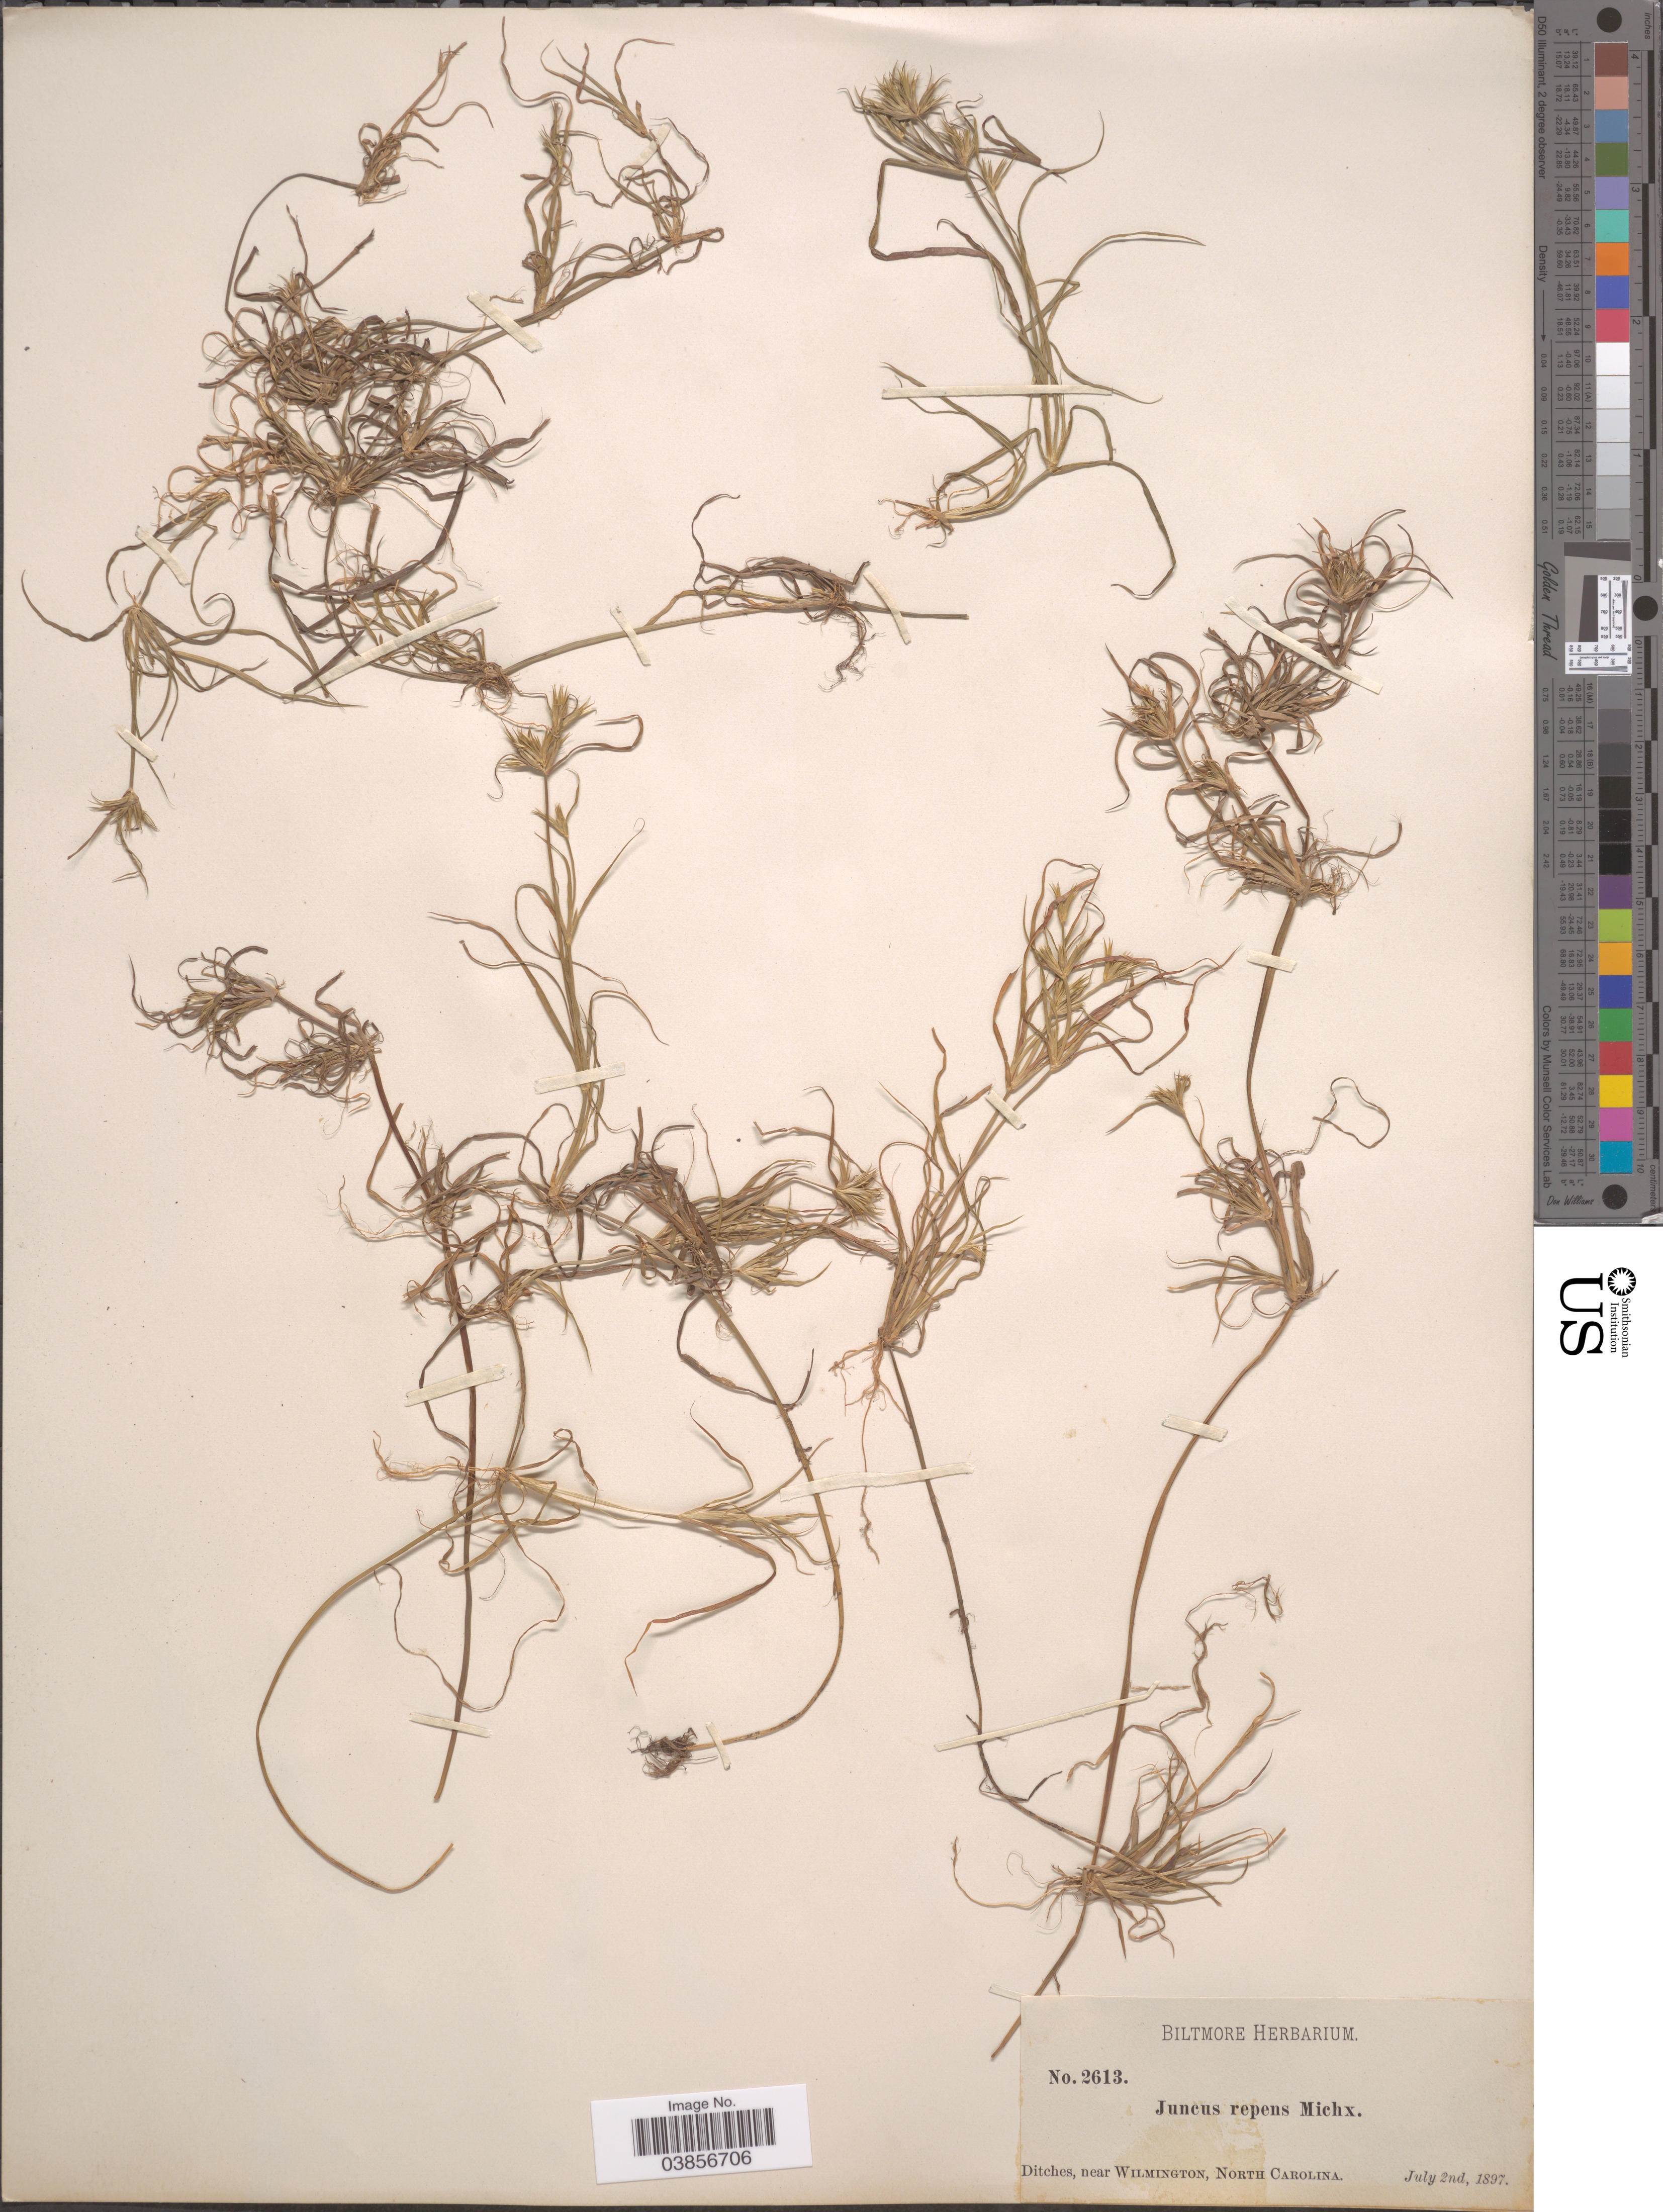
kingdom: Plantae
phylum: Tracheophyta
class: Liliopsida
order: Poales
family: Juncaceae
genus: Juncus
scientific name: Juncus repens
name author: Michx.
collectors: ex herb. Biltmore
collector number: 2613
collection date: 1897-07-02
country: United States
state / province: North Carolina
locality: Near Wilmington.